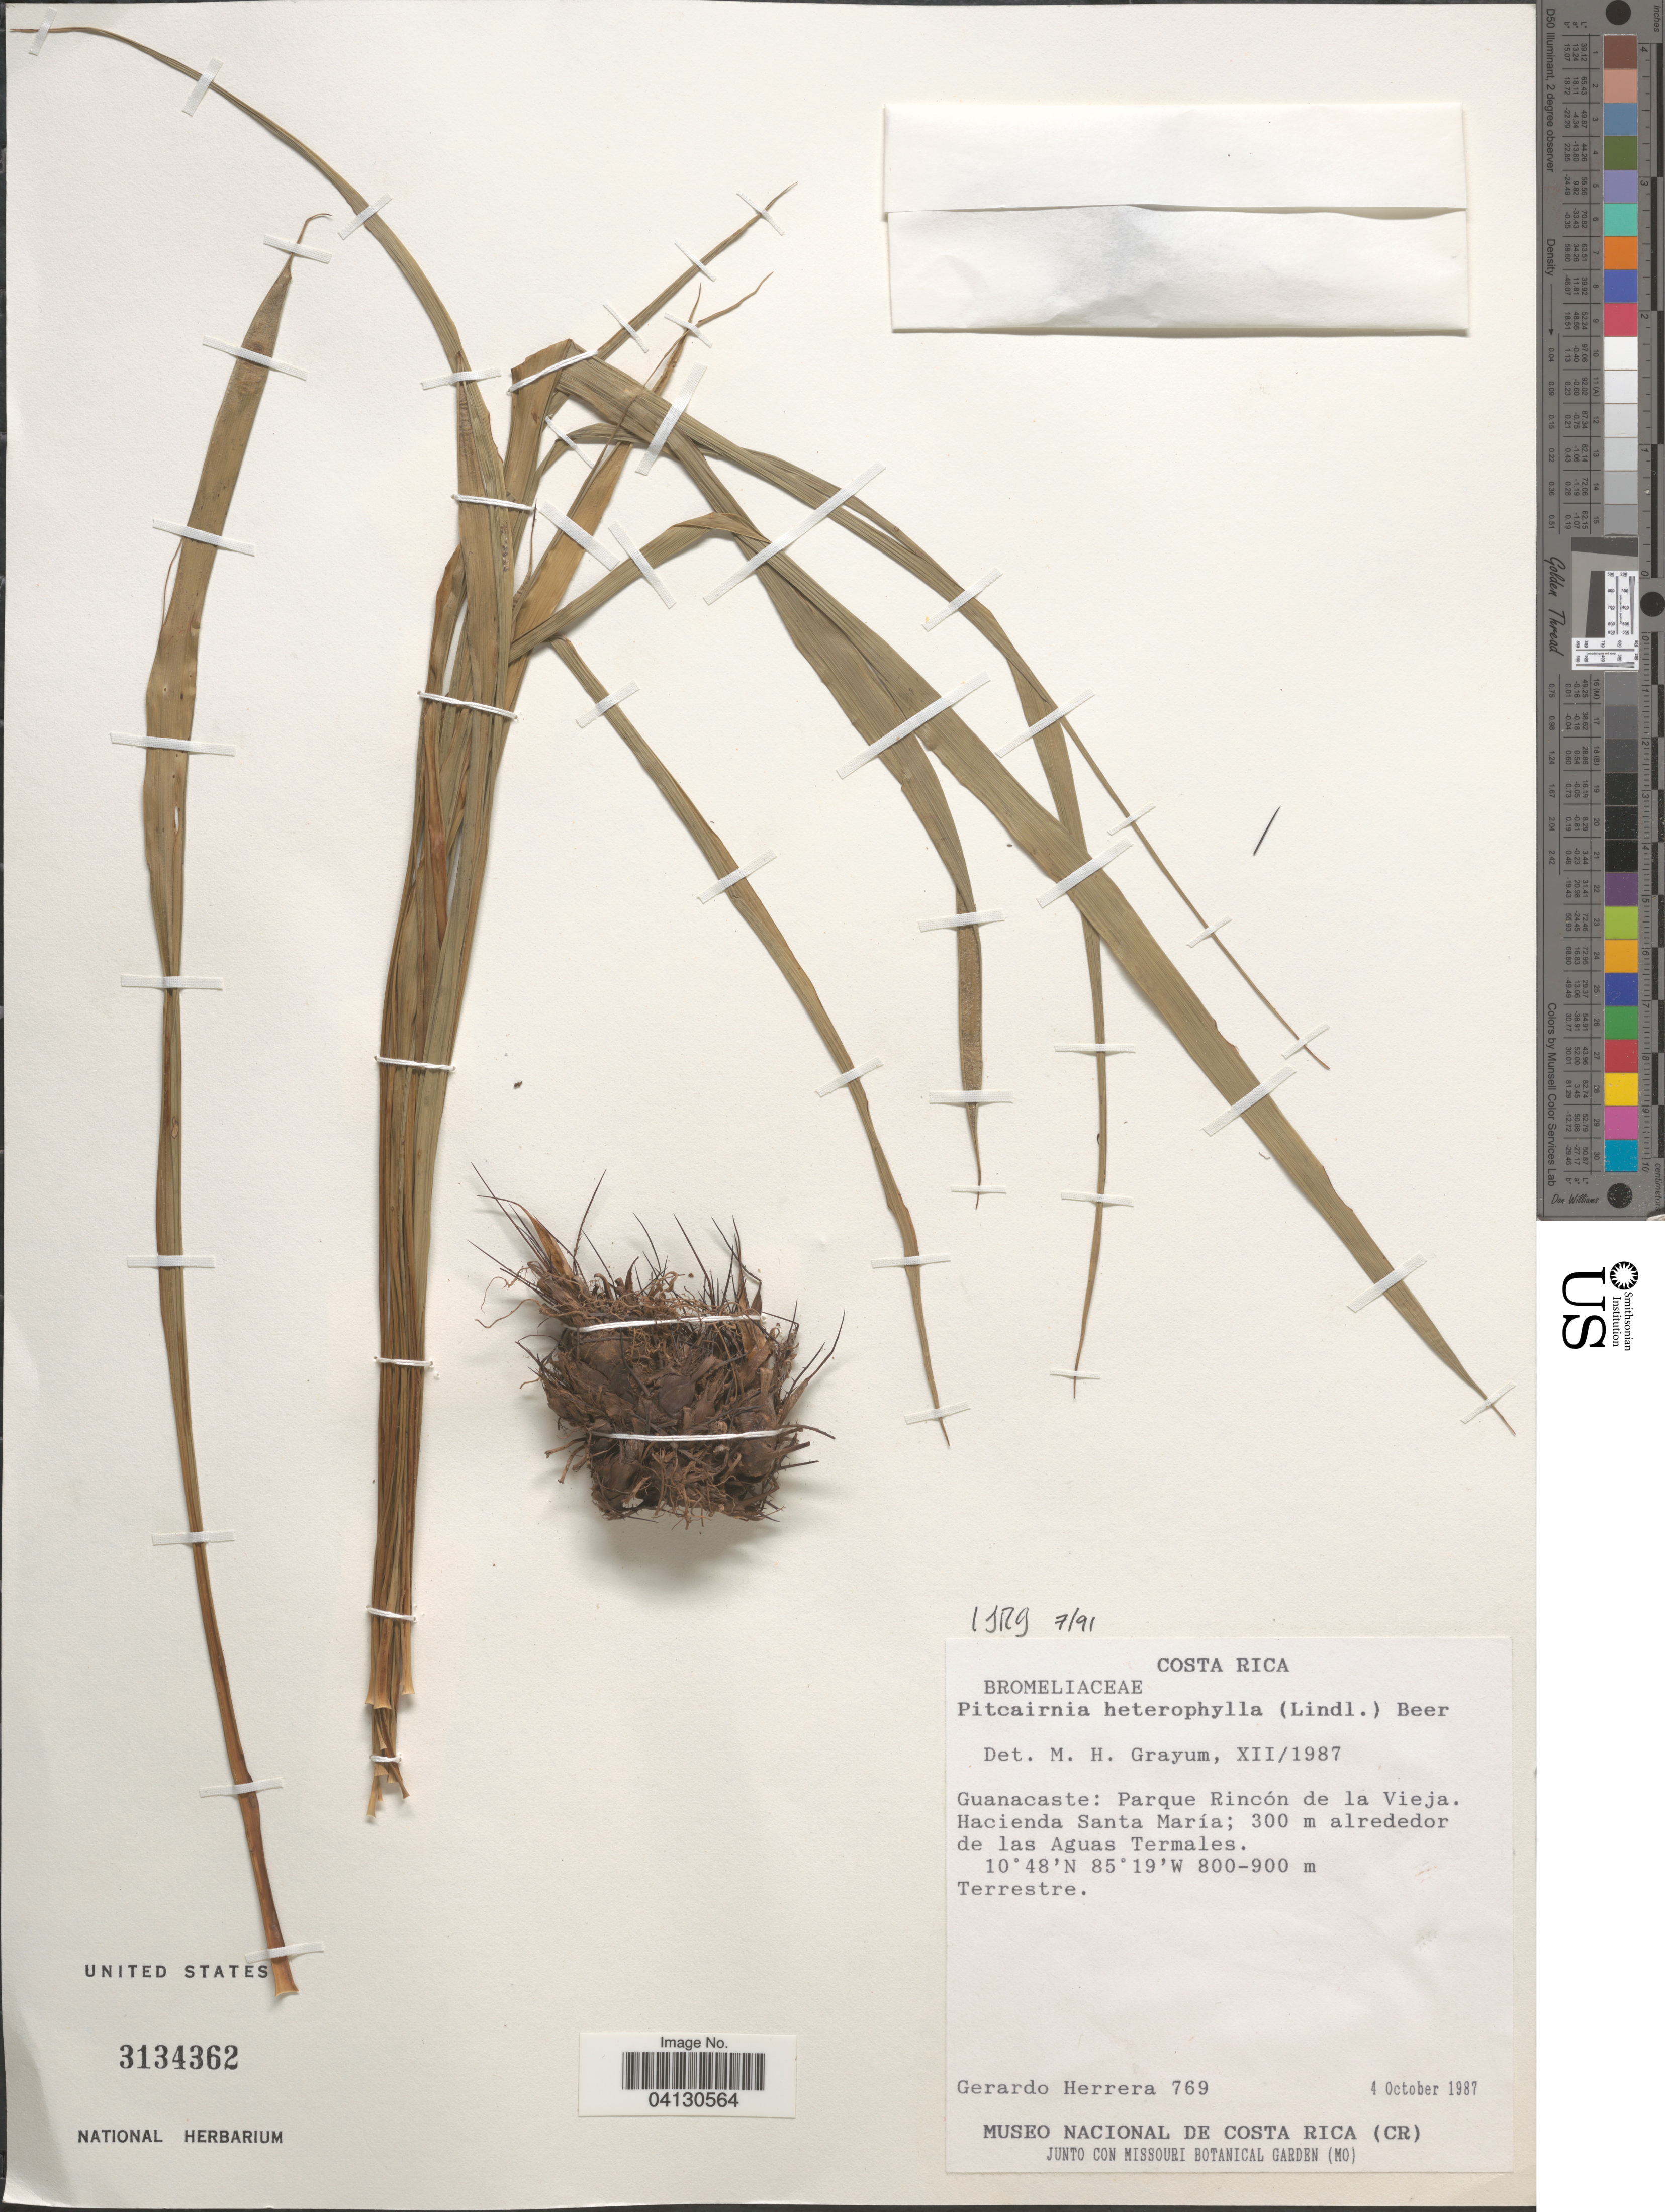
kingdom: Plantae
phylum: Tracheophyta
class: Liliopsida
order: Poales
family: Bromeliaceae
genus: Pitcairnia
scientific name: Pitcairnia heterophylla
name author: (Lindl.) Beer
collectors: G. Herrera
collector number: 769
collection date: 1987-10-04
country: Costa Rica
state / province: Guanacaste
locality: Parque Rincón de la Vieja. Hacienda Santa María; 300 m alrededor de las Aguas Termales.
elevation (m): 800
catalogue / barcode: US 3134362